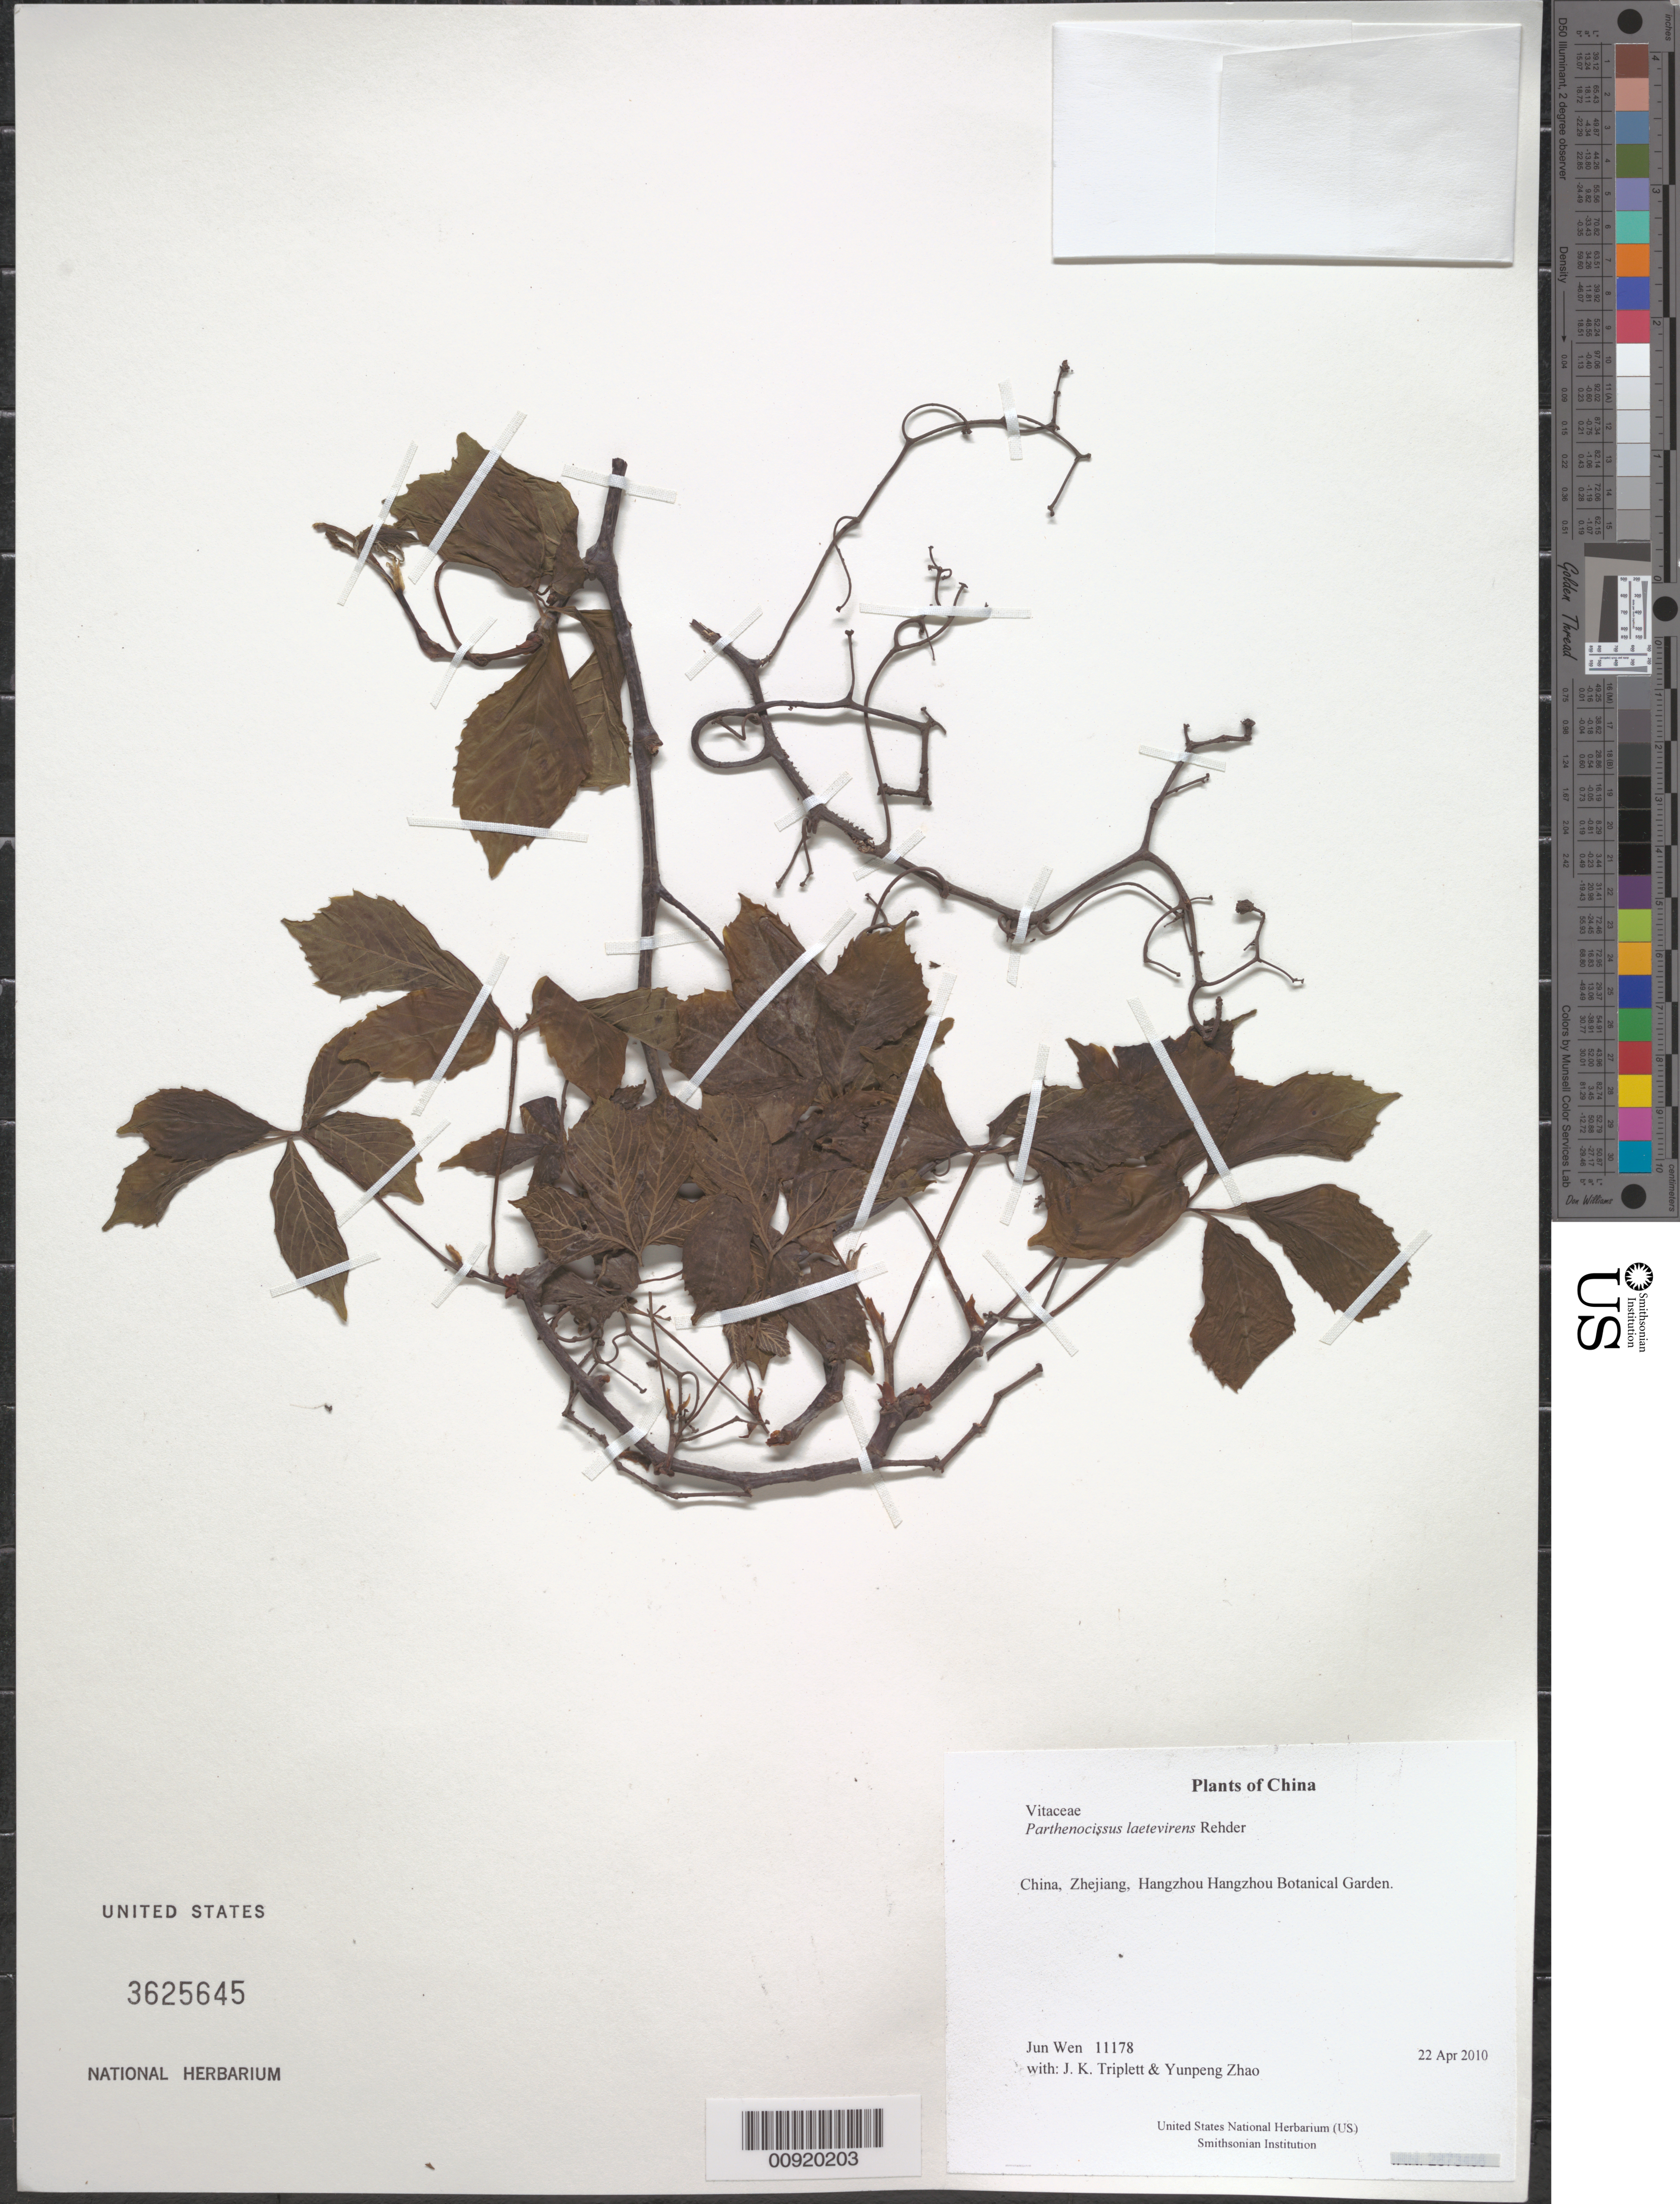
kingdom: Plantae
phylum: Tracheophyta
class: Magnoliopsida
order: Vitales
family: Vitaceae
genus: Parthenocissus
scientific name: Parthenocissus laetevirens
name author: Rehder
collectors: J. Wen, J. K. Triplett & Yunpeng Zhao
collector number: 11178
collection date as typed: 22 Apr 2010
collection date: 2010-04-22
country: China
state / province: Zhejiang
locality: Hangzhou Hangzhou Botanical Garden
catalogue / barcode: US 3625645